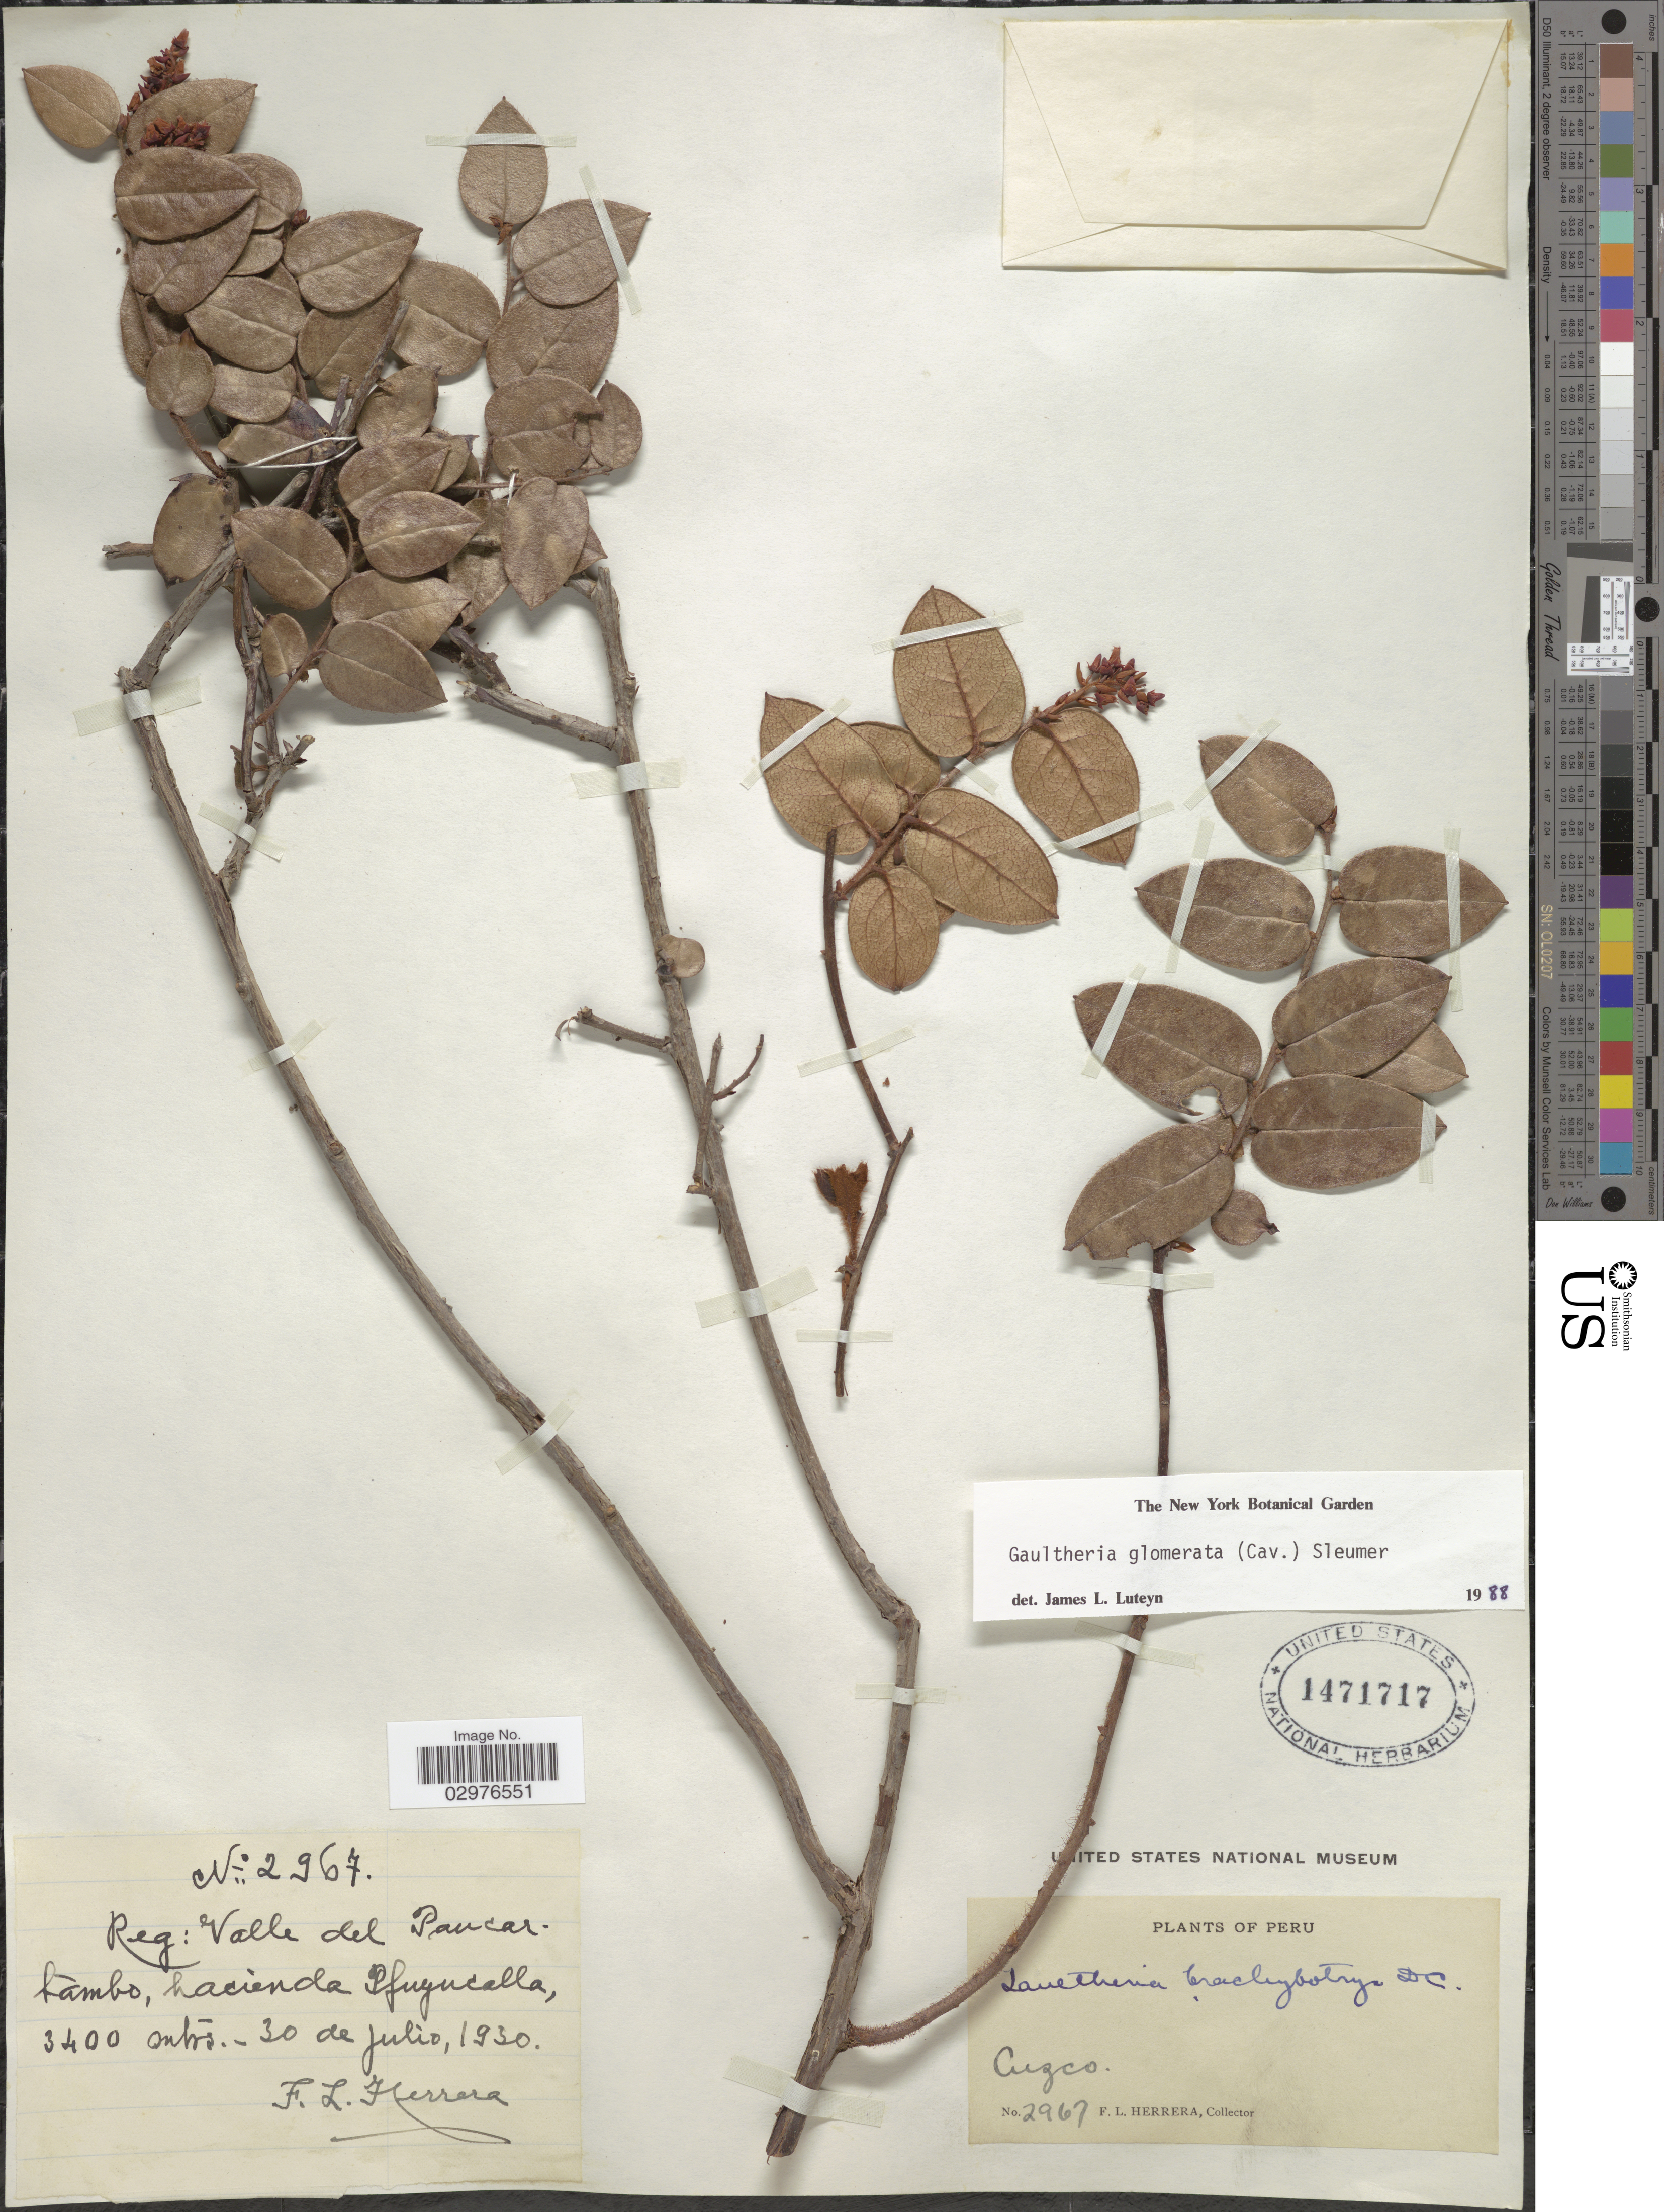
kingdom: Plantae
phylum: Tracheophyta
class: Magnoliopsida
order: Ericales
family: Ericaceae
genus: Gaultheria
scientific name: Gaultheria glomerata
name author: (Cav.) Sleumer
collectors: F. L. Herrera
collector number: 2967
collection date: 1930-07-30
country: Peru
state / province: Cusco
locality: Reg: Valle del Paucartàmbo, hacienda Pfuyucalla.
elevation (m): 3400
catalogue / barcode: US 1471717